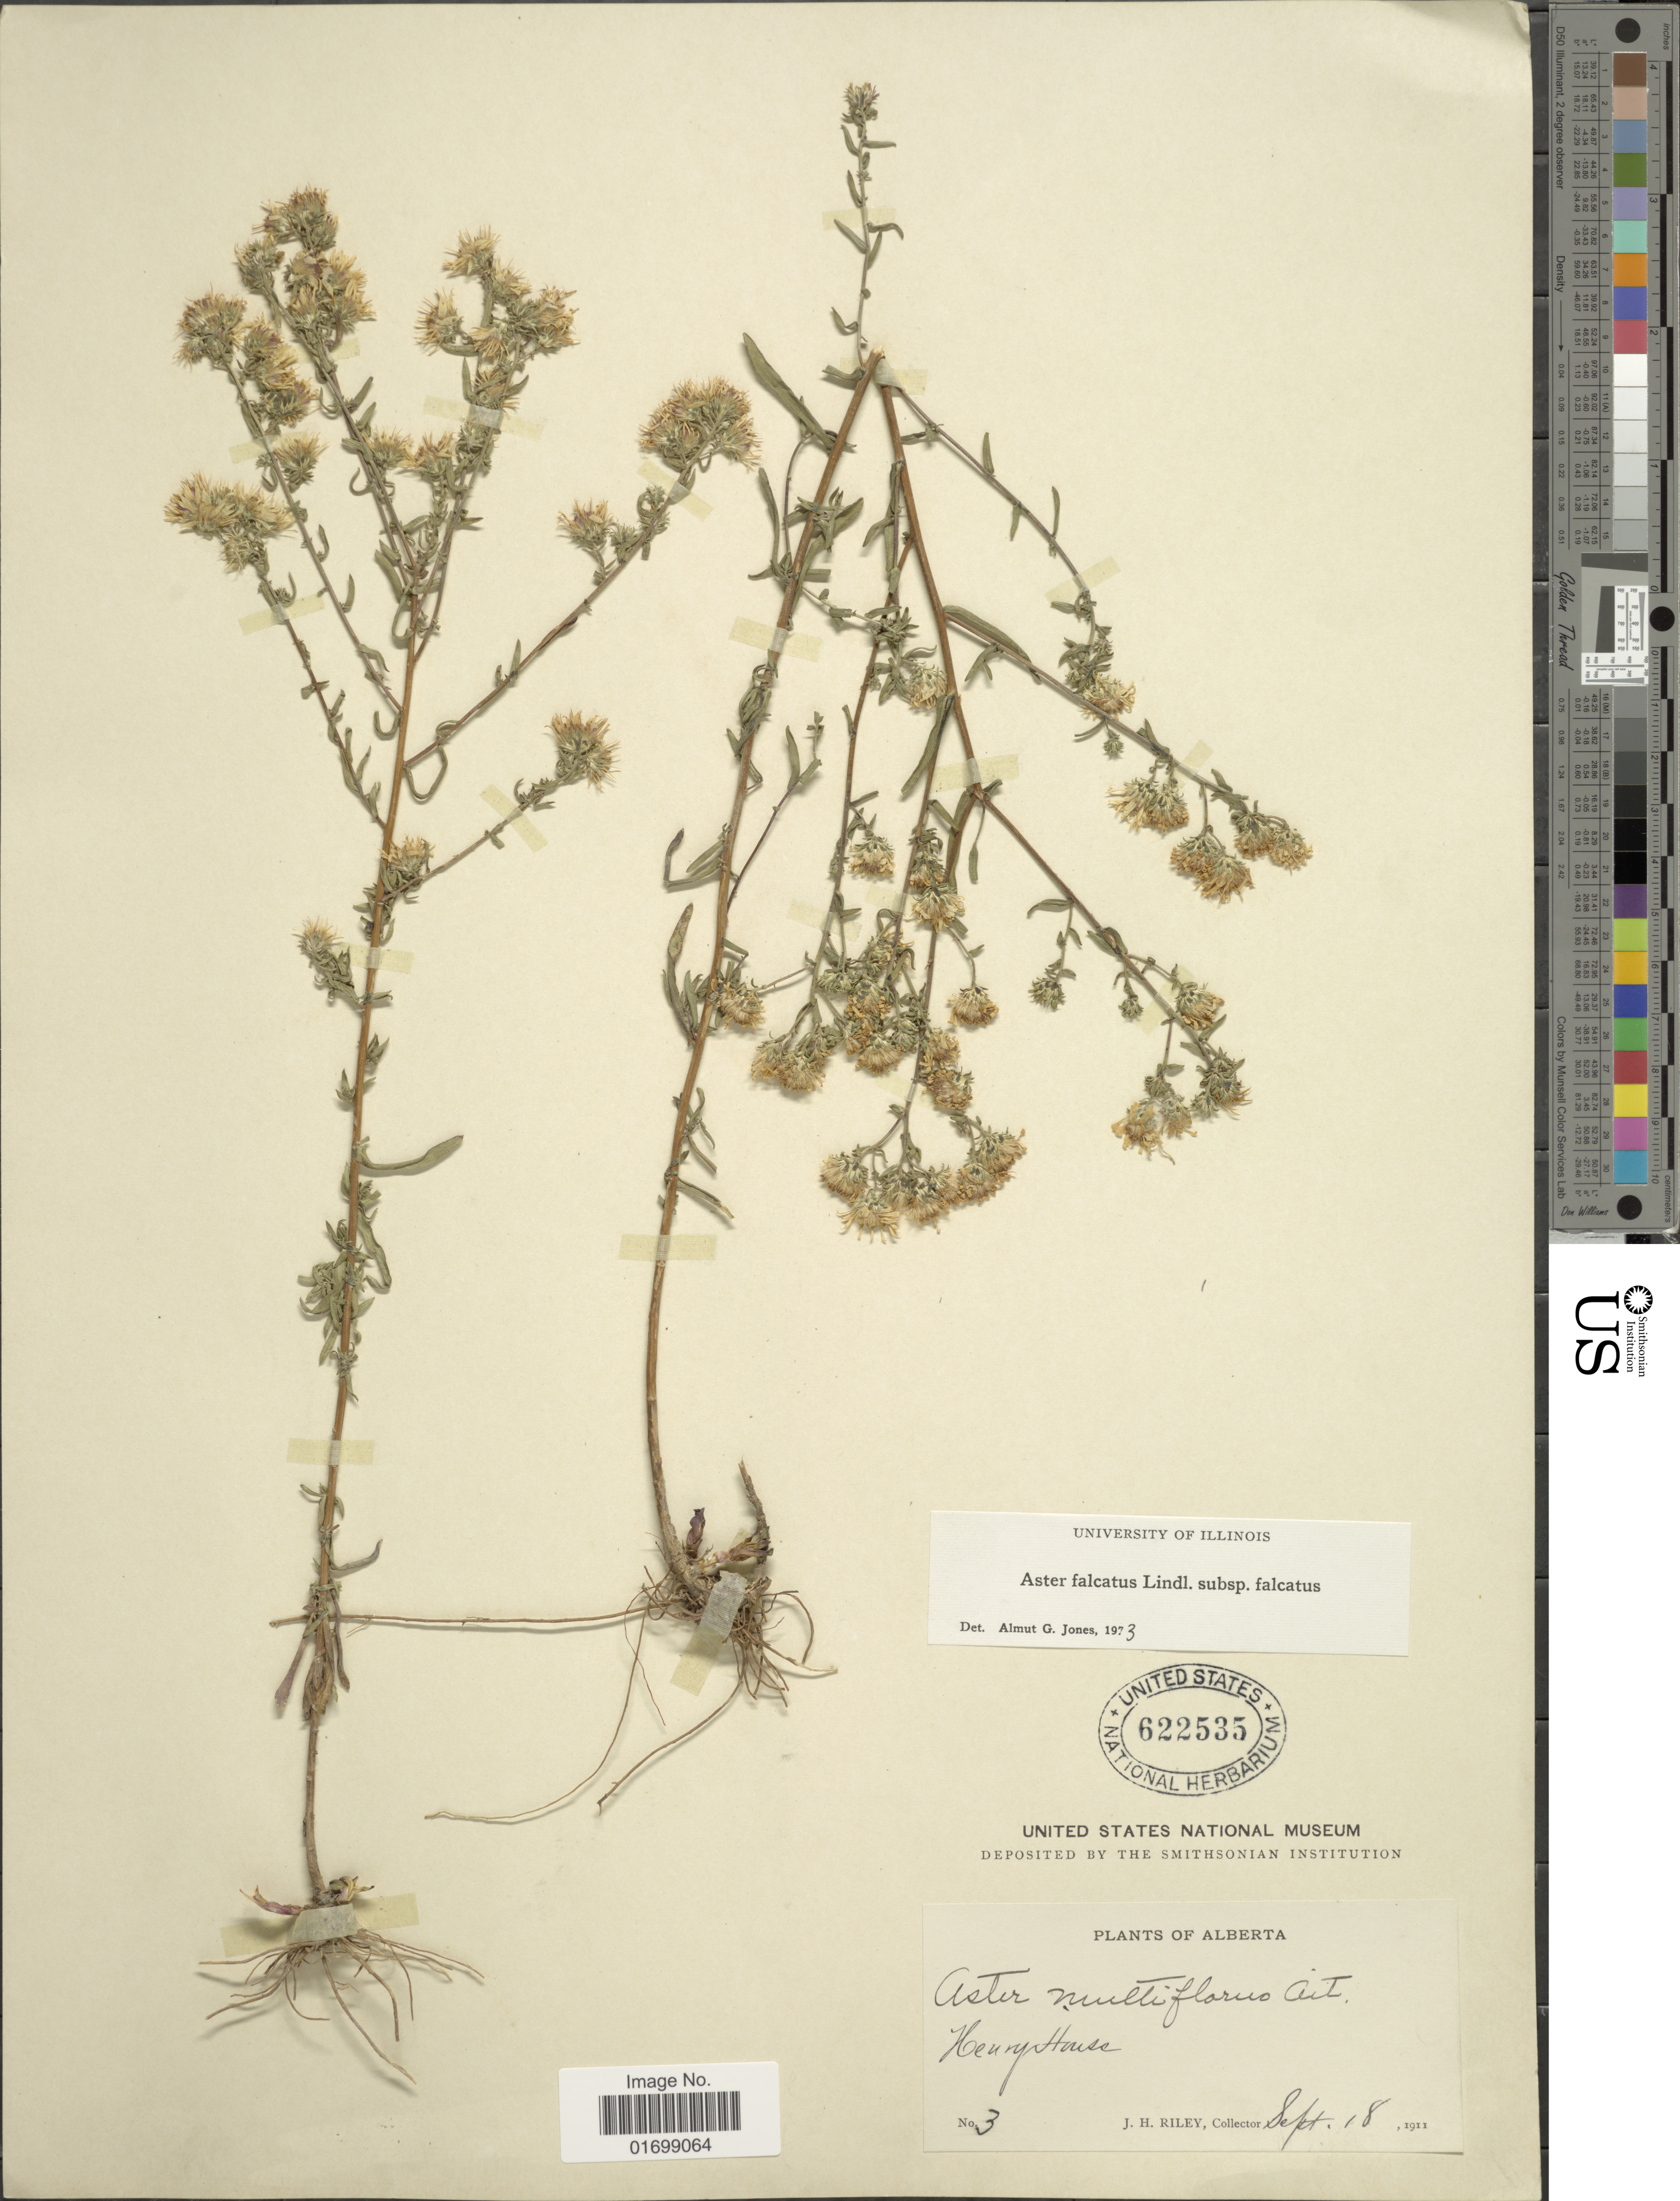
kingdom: Plantae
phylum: Tracheophyta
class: Magnoliopsida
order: Asterales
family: Asteraceae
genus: Symphyotrichum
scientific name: Symphyotrichum falcatum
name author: (Lindl. ex Lindl.) G.L. Nesom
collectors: J. H. Riley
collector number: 3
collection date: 1911-09-18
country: Canada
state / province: Alberta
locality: Henry House.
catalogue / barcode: US 622535